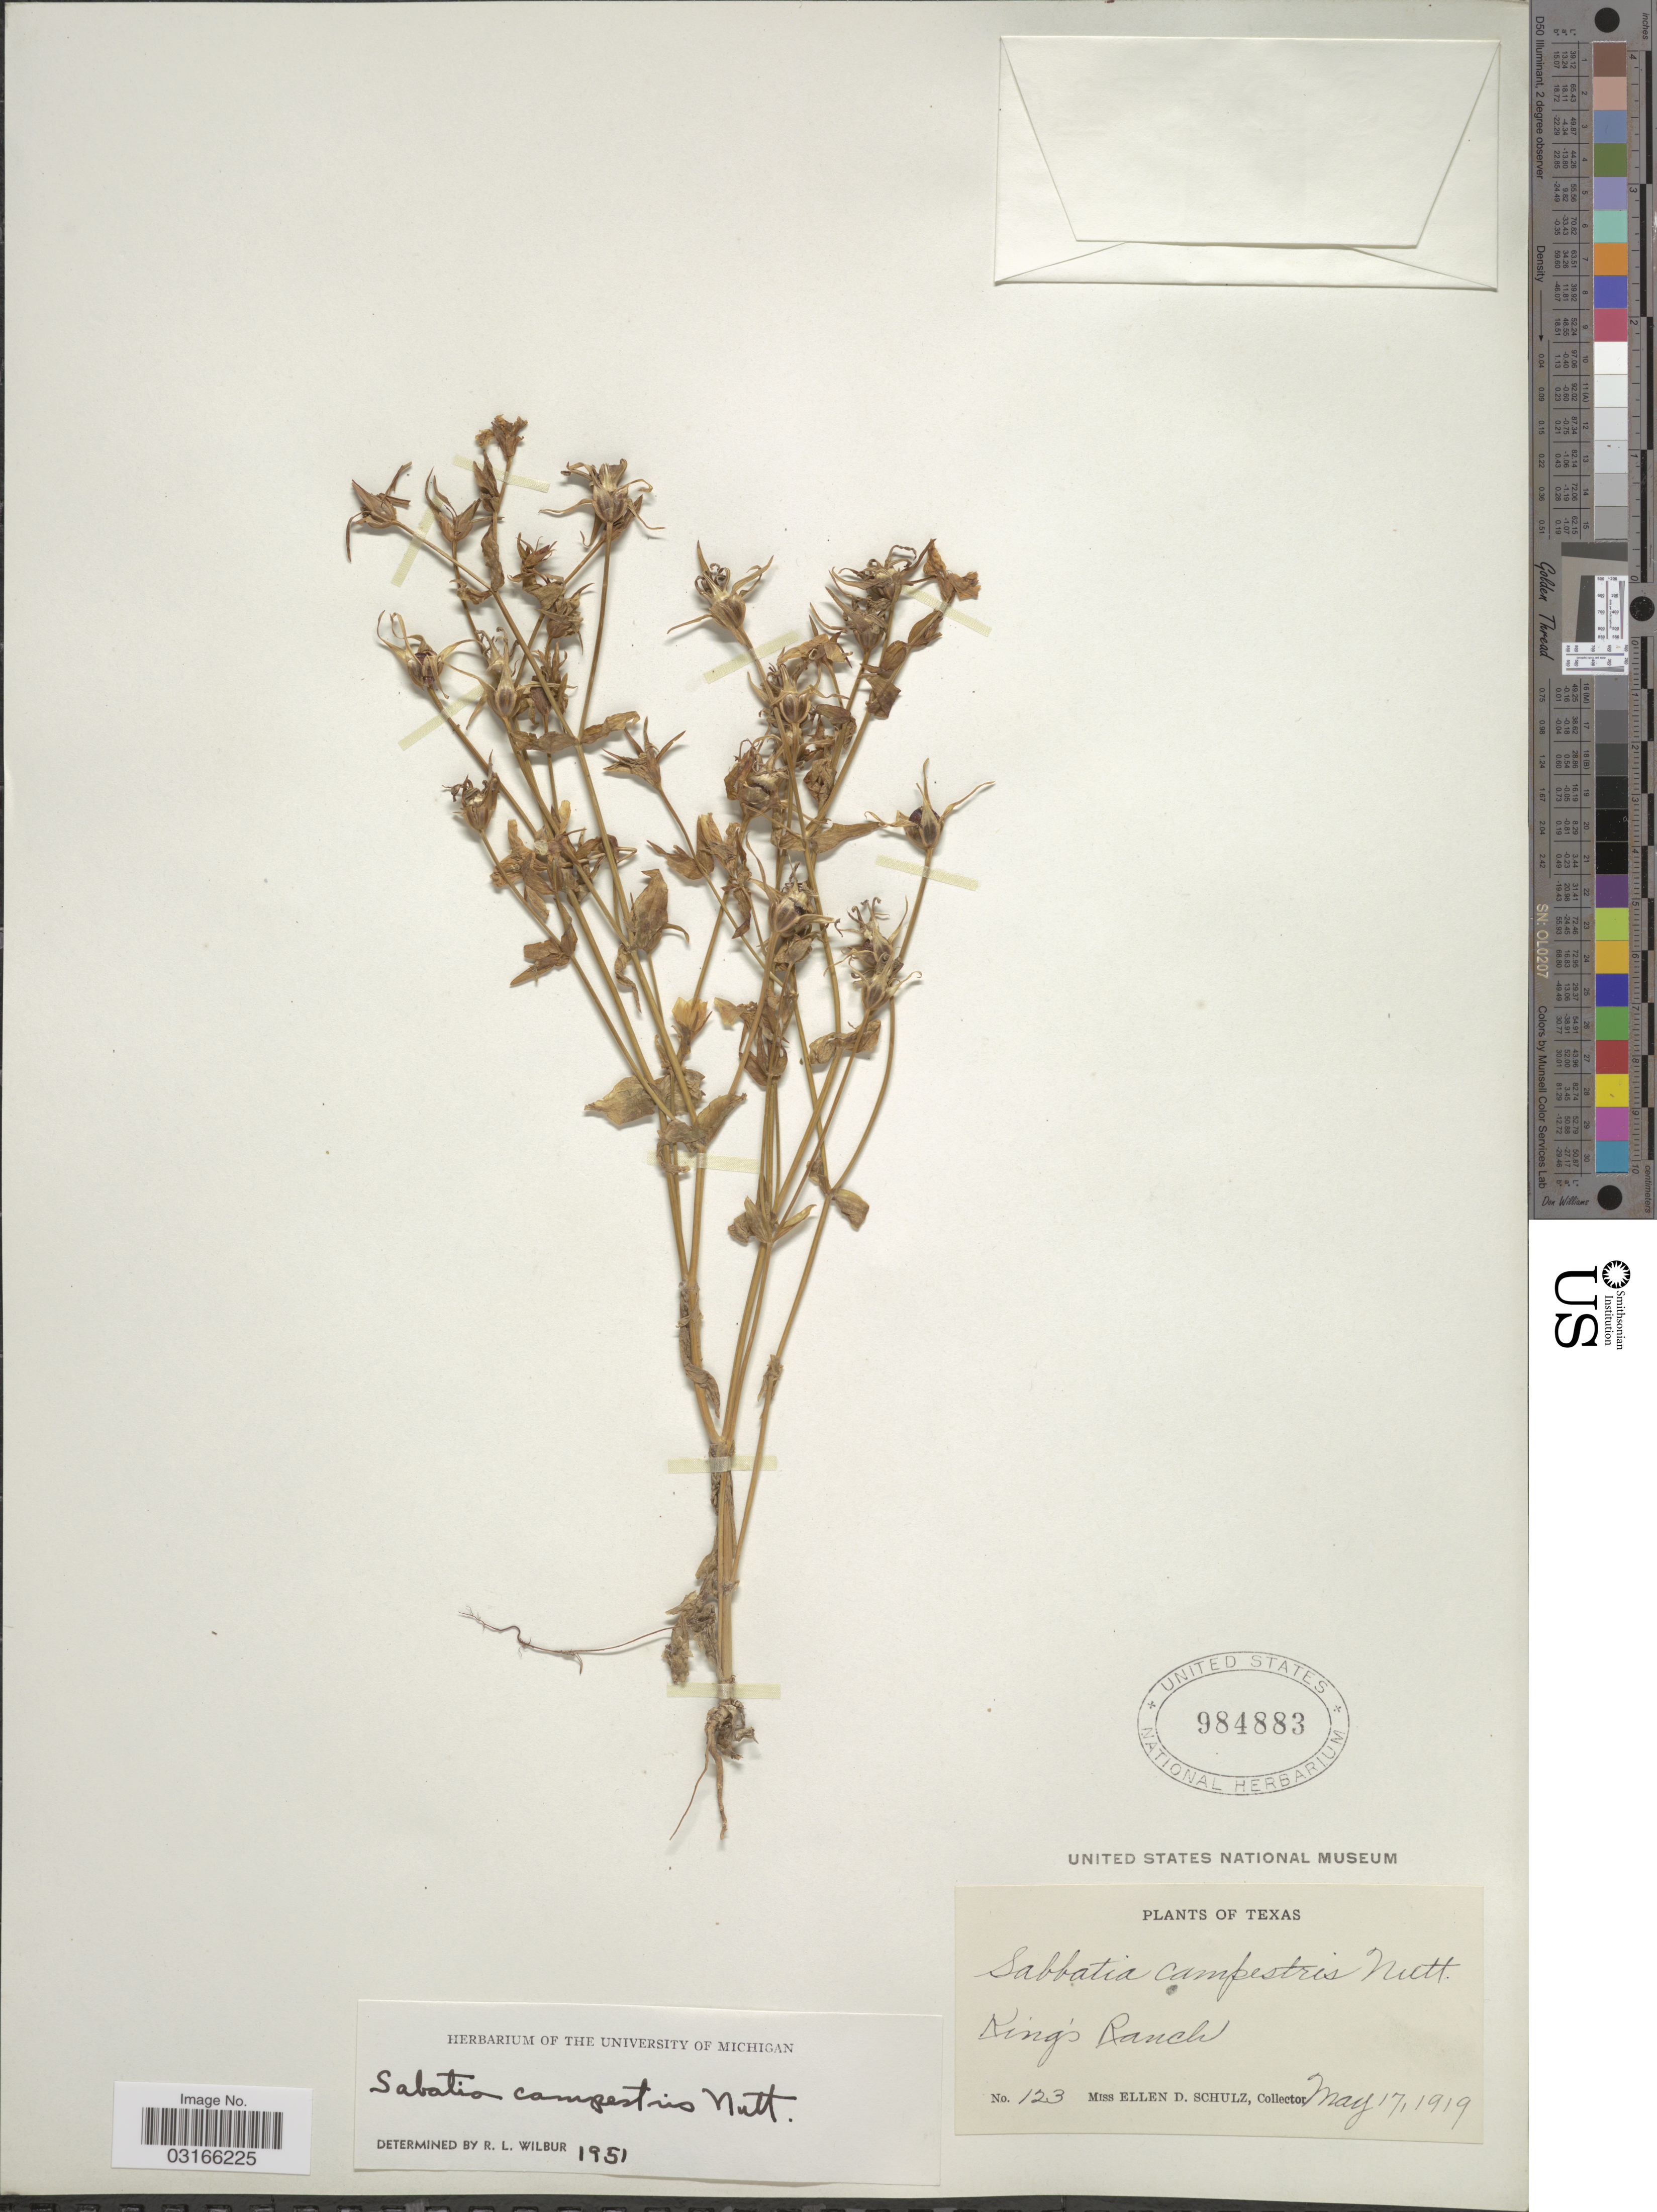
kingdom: Plantae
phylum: Tracheophyta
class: Magnoliopsida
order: Gentianales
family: Gentianaceae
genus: Sabatia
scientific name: Sabatia campestris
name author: Nutt.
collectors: E. D. Schulz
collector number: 123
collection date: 1919-05-17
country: United States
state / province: Texas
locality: King's Ranch.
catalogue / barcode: US 984883